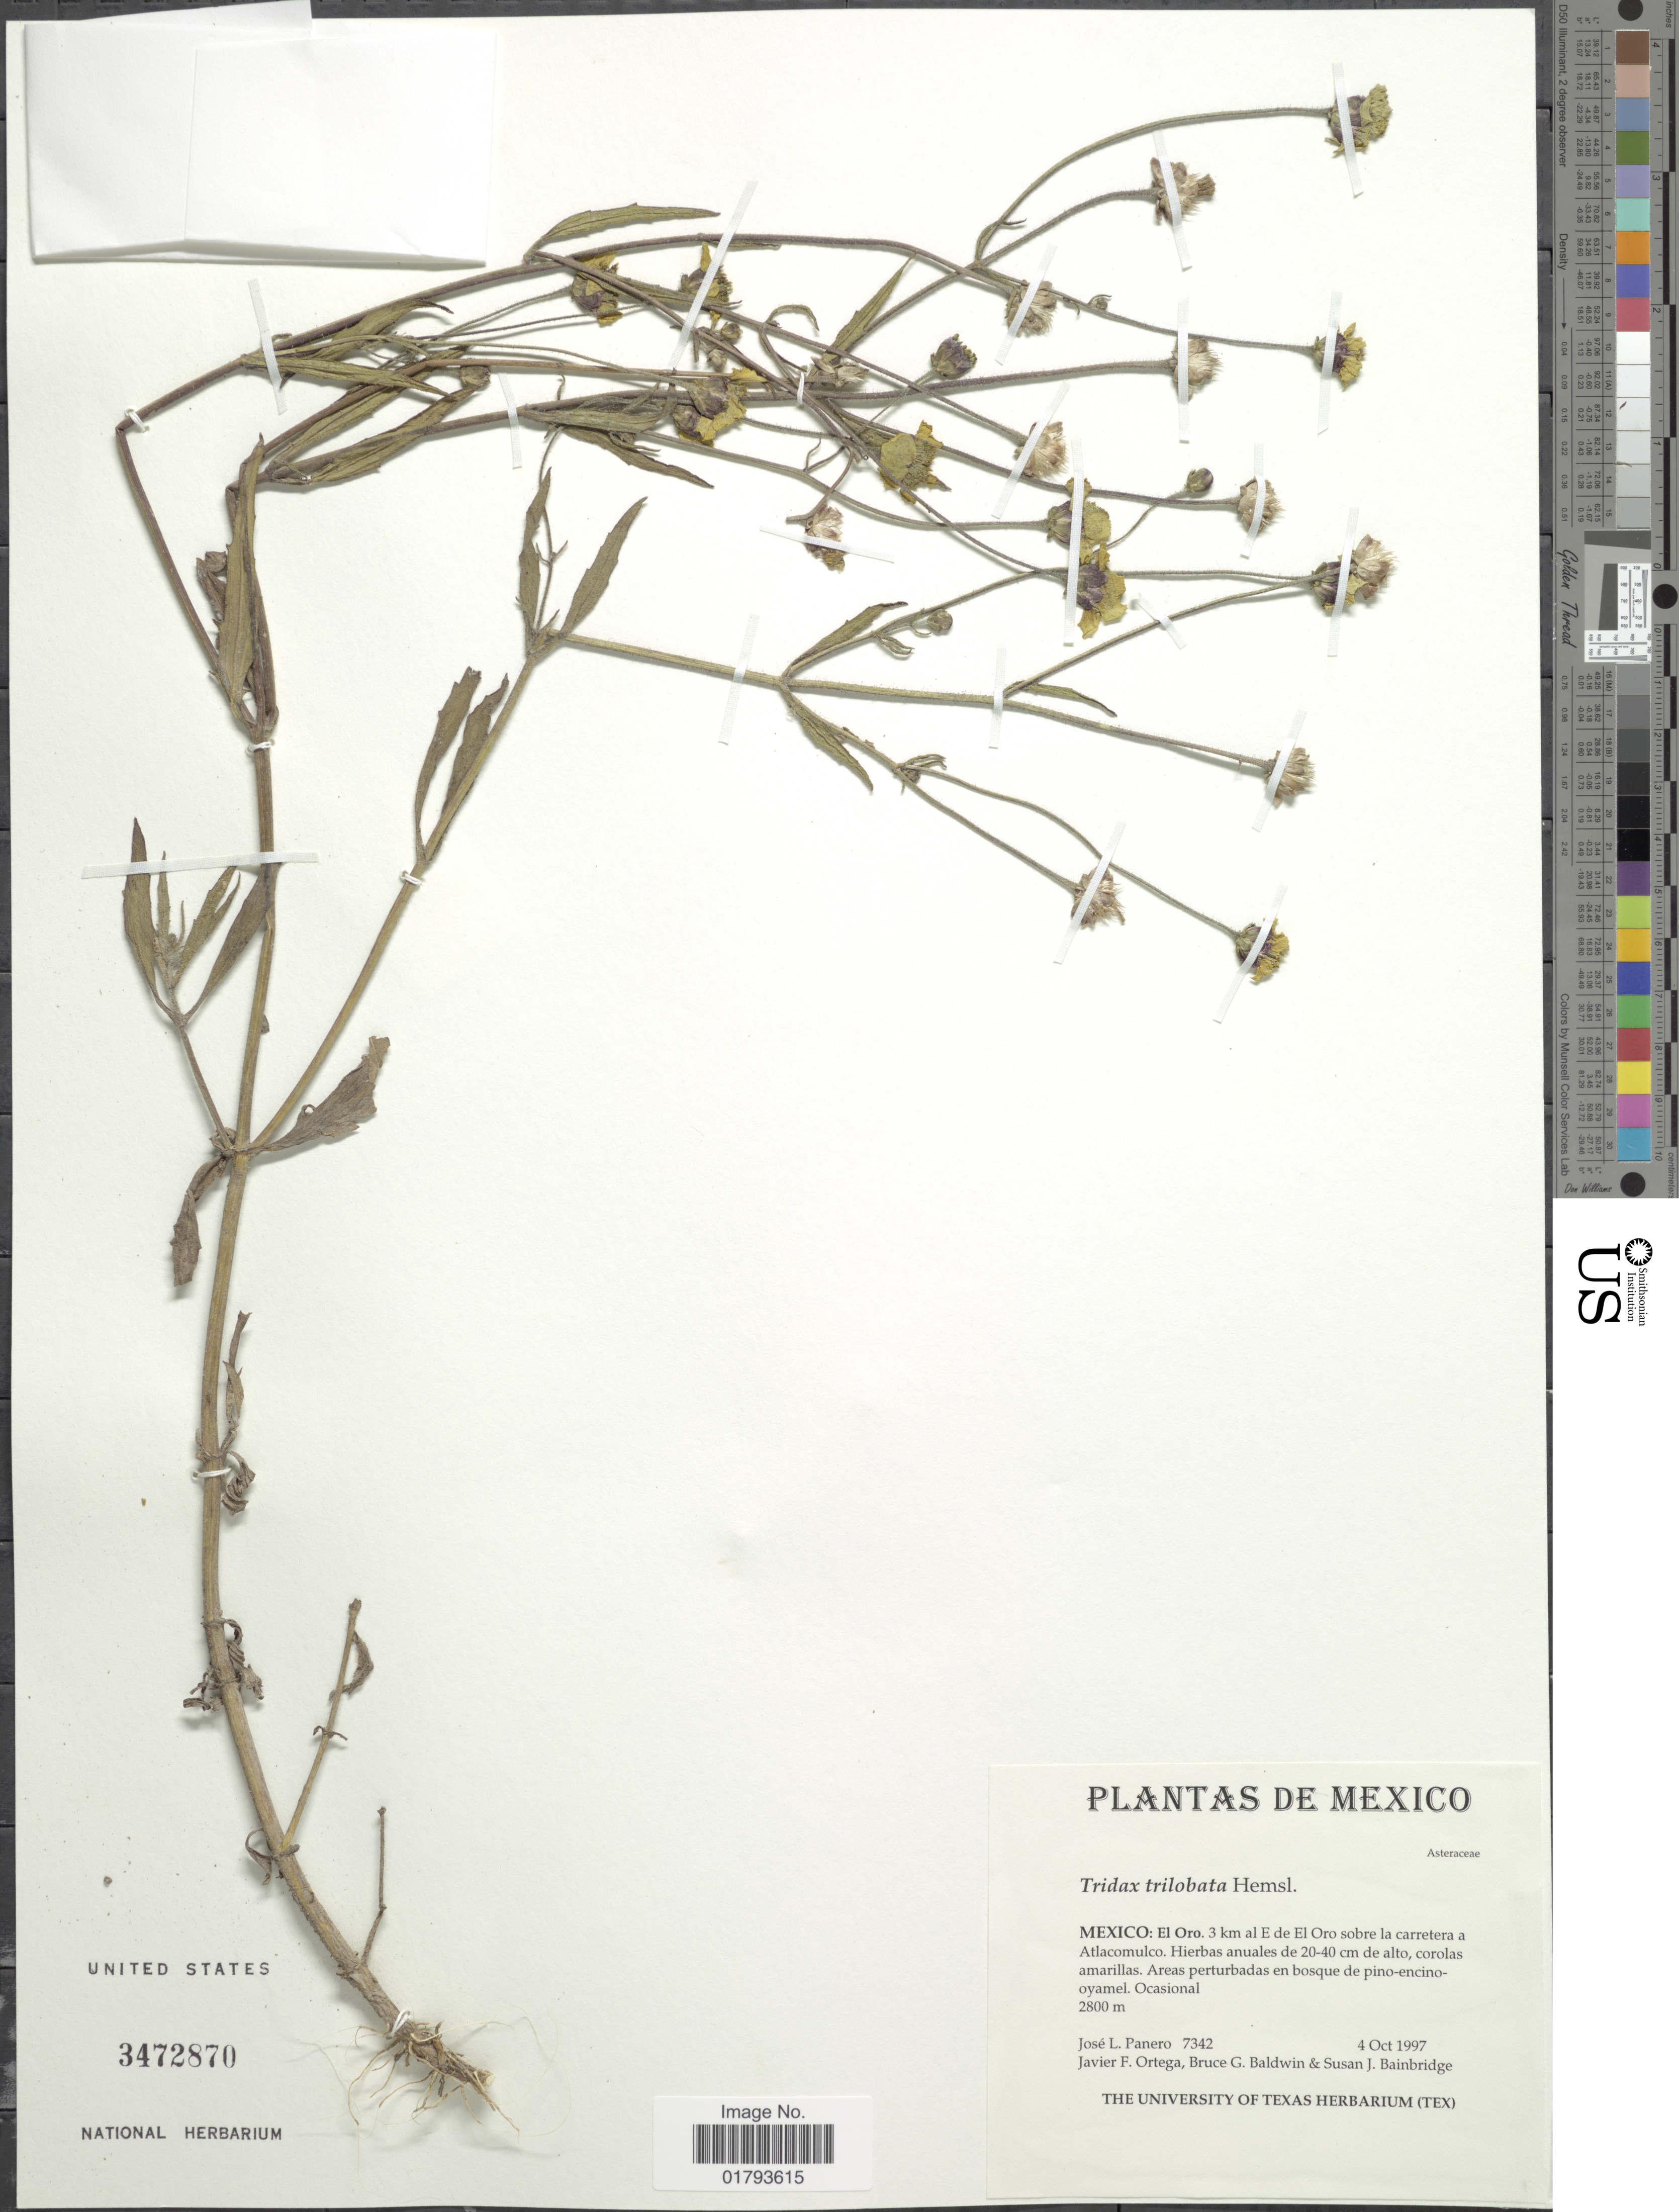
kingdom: Plantae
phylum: Tracheophyta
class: Magnoliopsida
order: Asterales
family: Asteraceae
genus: Tridax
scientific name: Tridax trilobata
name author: (Cav.) Hemsl.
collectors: J. L. Panero, J. Ortega, B. Baldwin & S. Bainbridge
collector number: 7342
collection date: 1997-10-04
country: Mexico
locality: Mexico: El Oro. 3 km al E Oro sobre la carretera a Atlacomulco.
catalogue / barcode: US 3472870